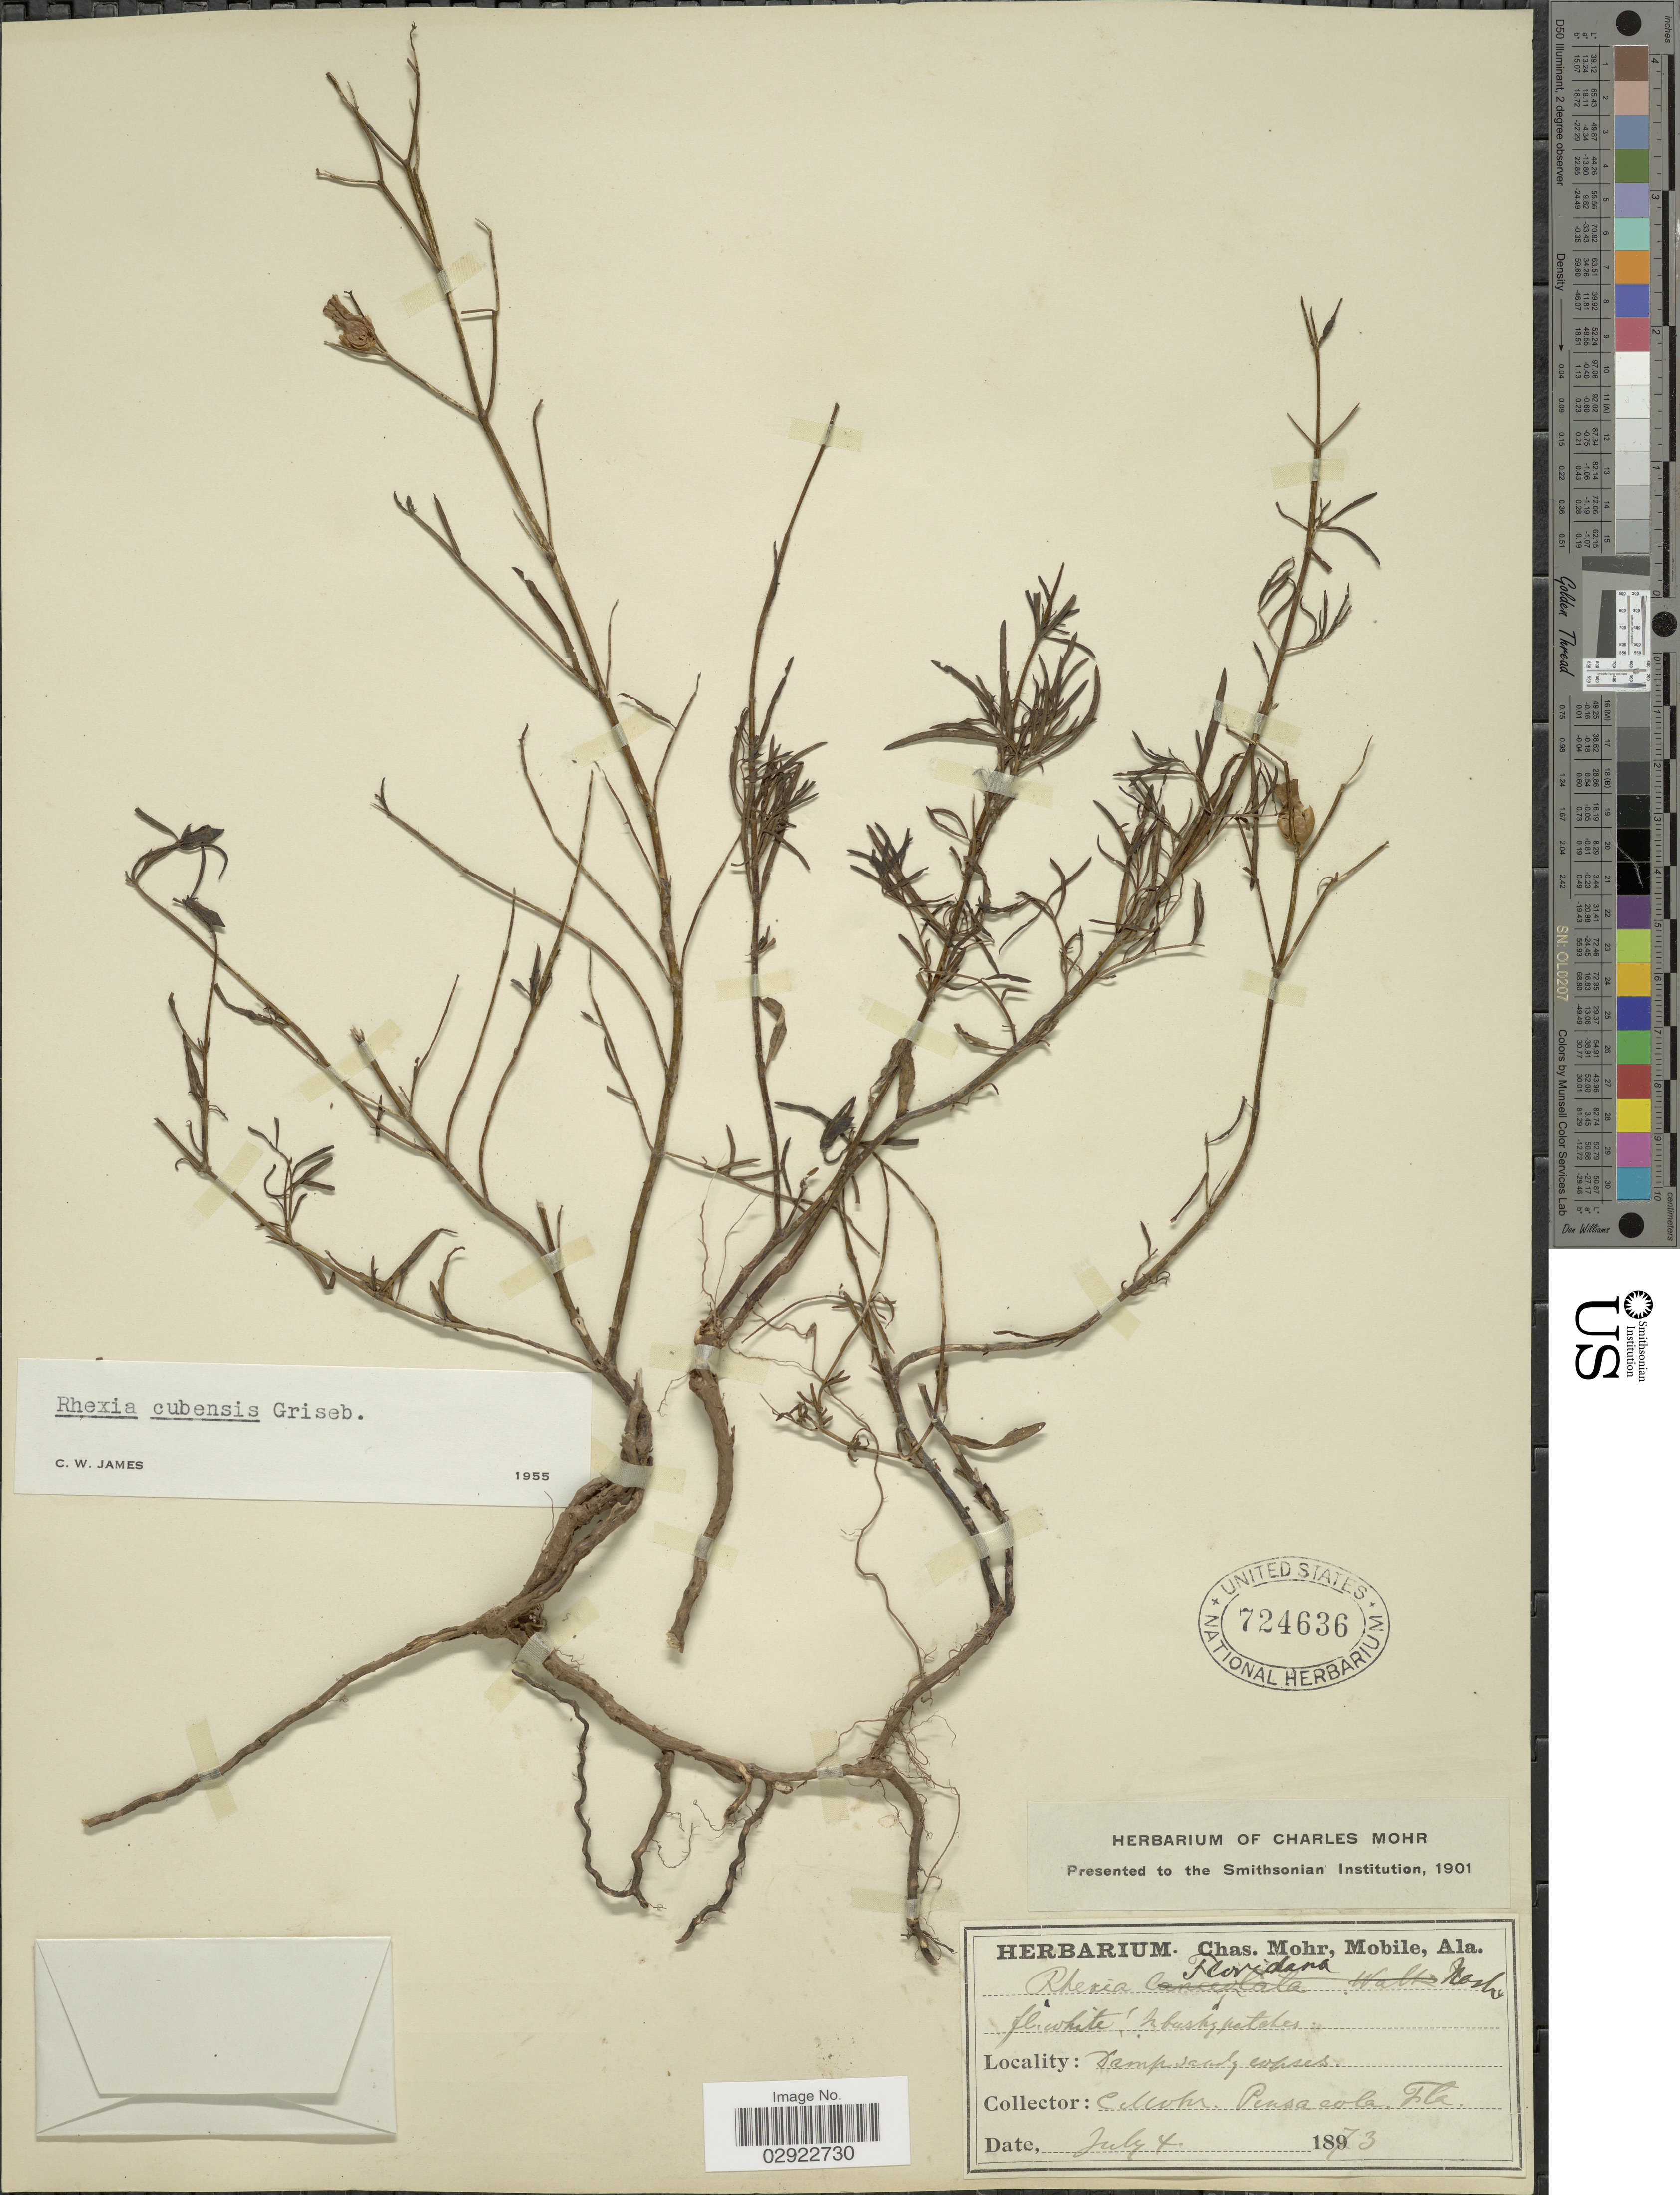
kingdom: Plantae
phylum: Tracheophyta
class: Magnoliopsida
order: Myrtales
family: Melastomataceae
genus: Rhexia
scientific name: Rhexia cubensis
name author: Griseb.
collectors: Mohr, C. T. (herbarium)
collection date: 1873-07-04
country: United States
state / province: Florida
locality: Pensacola.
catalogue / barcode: US 724636